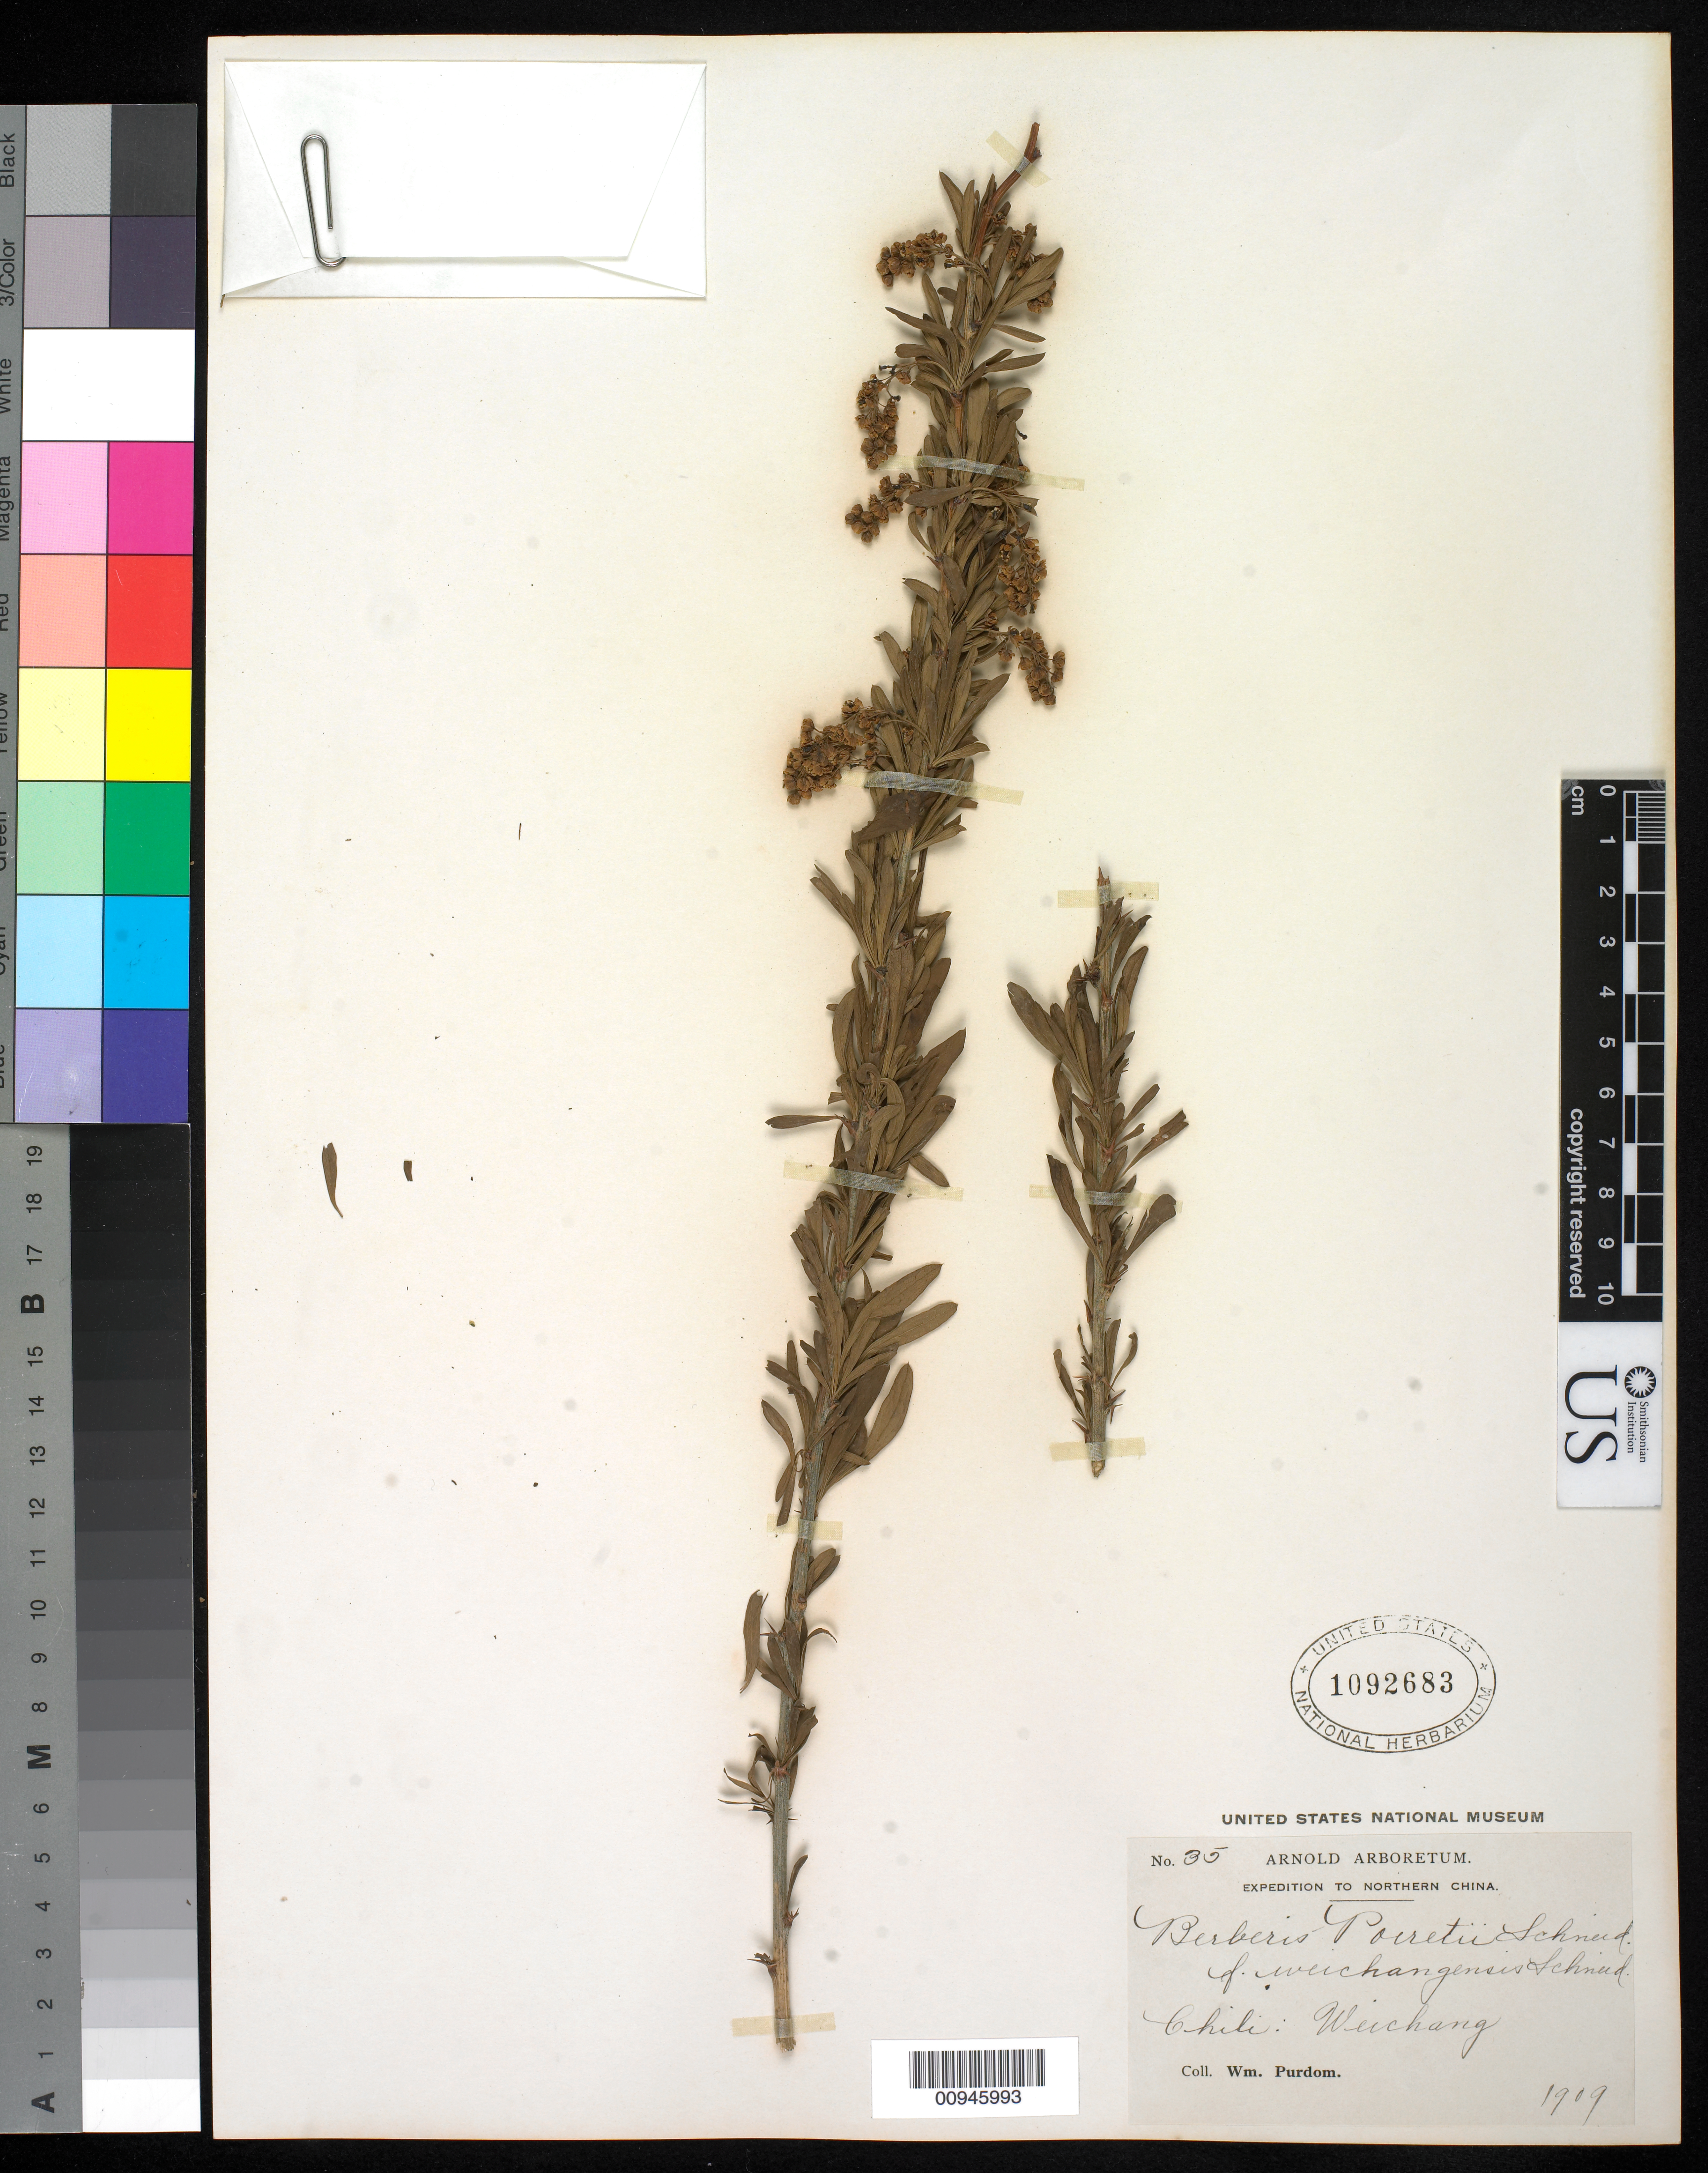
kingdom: Plantae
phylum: Tracheophyta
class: Magnoliopsida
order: Ranunculales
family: Berberidaceae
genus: Berberis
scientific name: Berberis poiretii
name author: C.K. Schneid.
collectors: W. Purdom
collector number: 35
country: China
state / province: Hebei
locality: Wiechang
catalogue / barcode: US 1092683